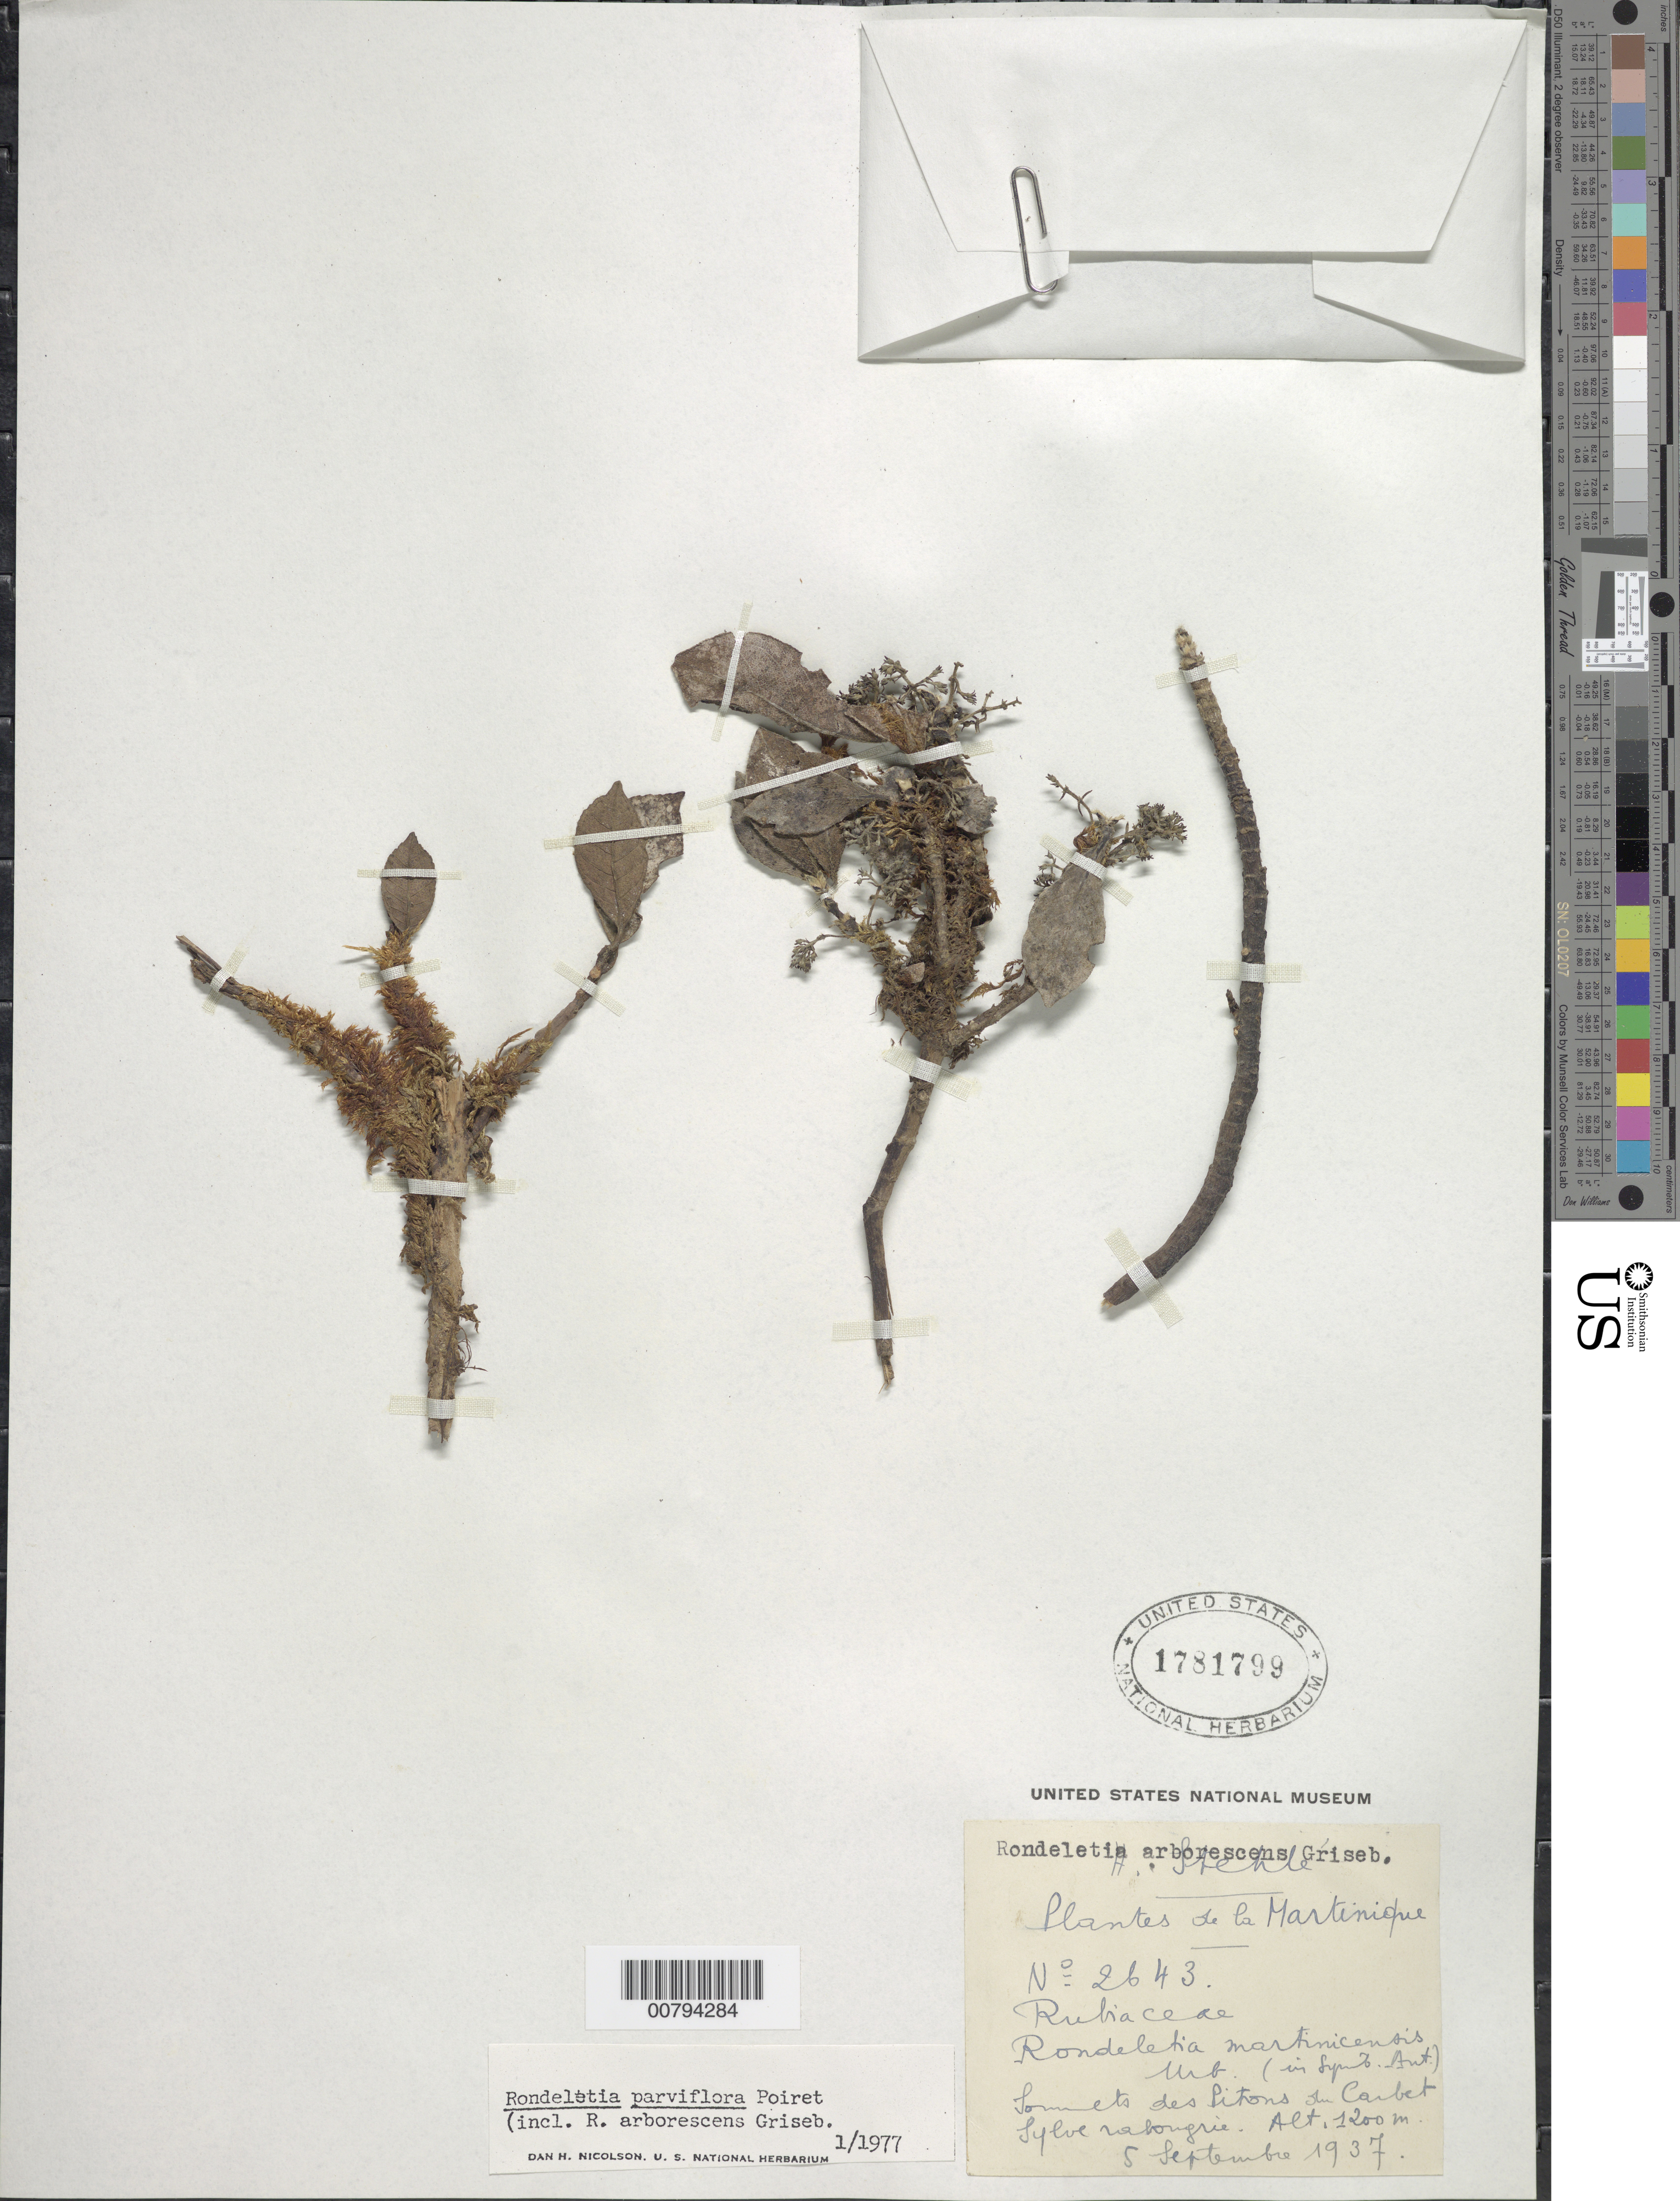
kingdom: Plantae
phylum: Tracheophyta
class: Magnoliopsida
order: Gentianales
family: Rubiaceae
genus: Rondeletia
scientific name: Rondeletia parviflora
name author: Poir.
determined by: Nicolson, Dan H.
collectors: H. Stehlé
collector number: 2643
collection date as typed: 05 Sep 1937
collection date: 1937-09-05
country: Martinique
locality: Summit Pitons, Carbet Sylve ---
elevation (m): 1200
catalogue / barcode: US 1781799